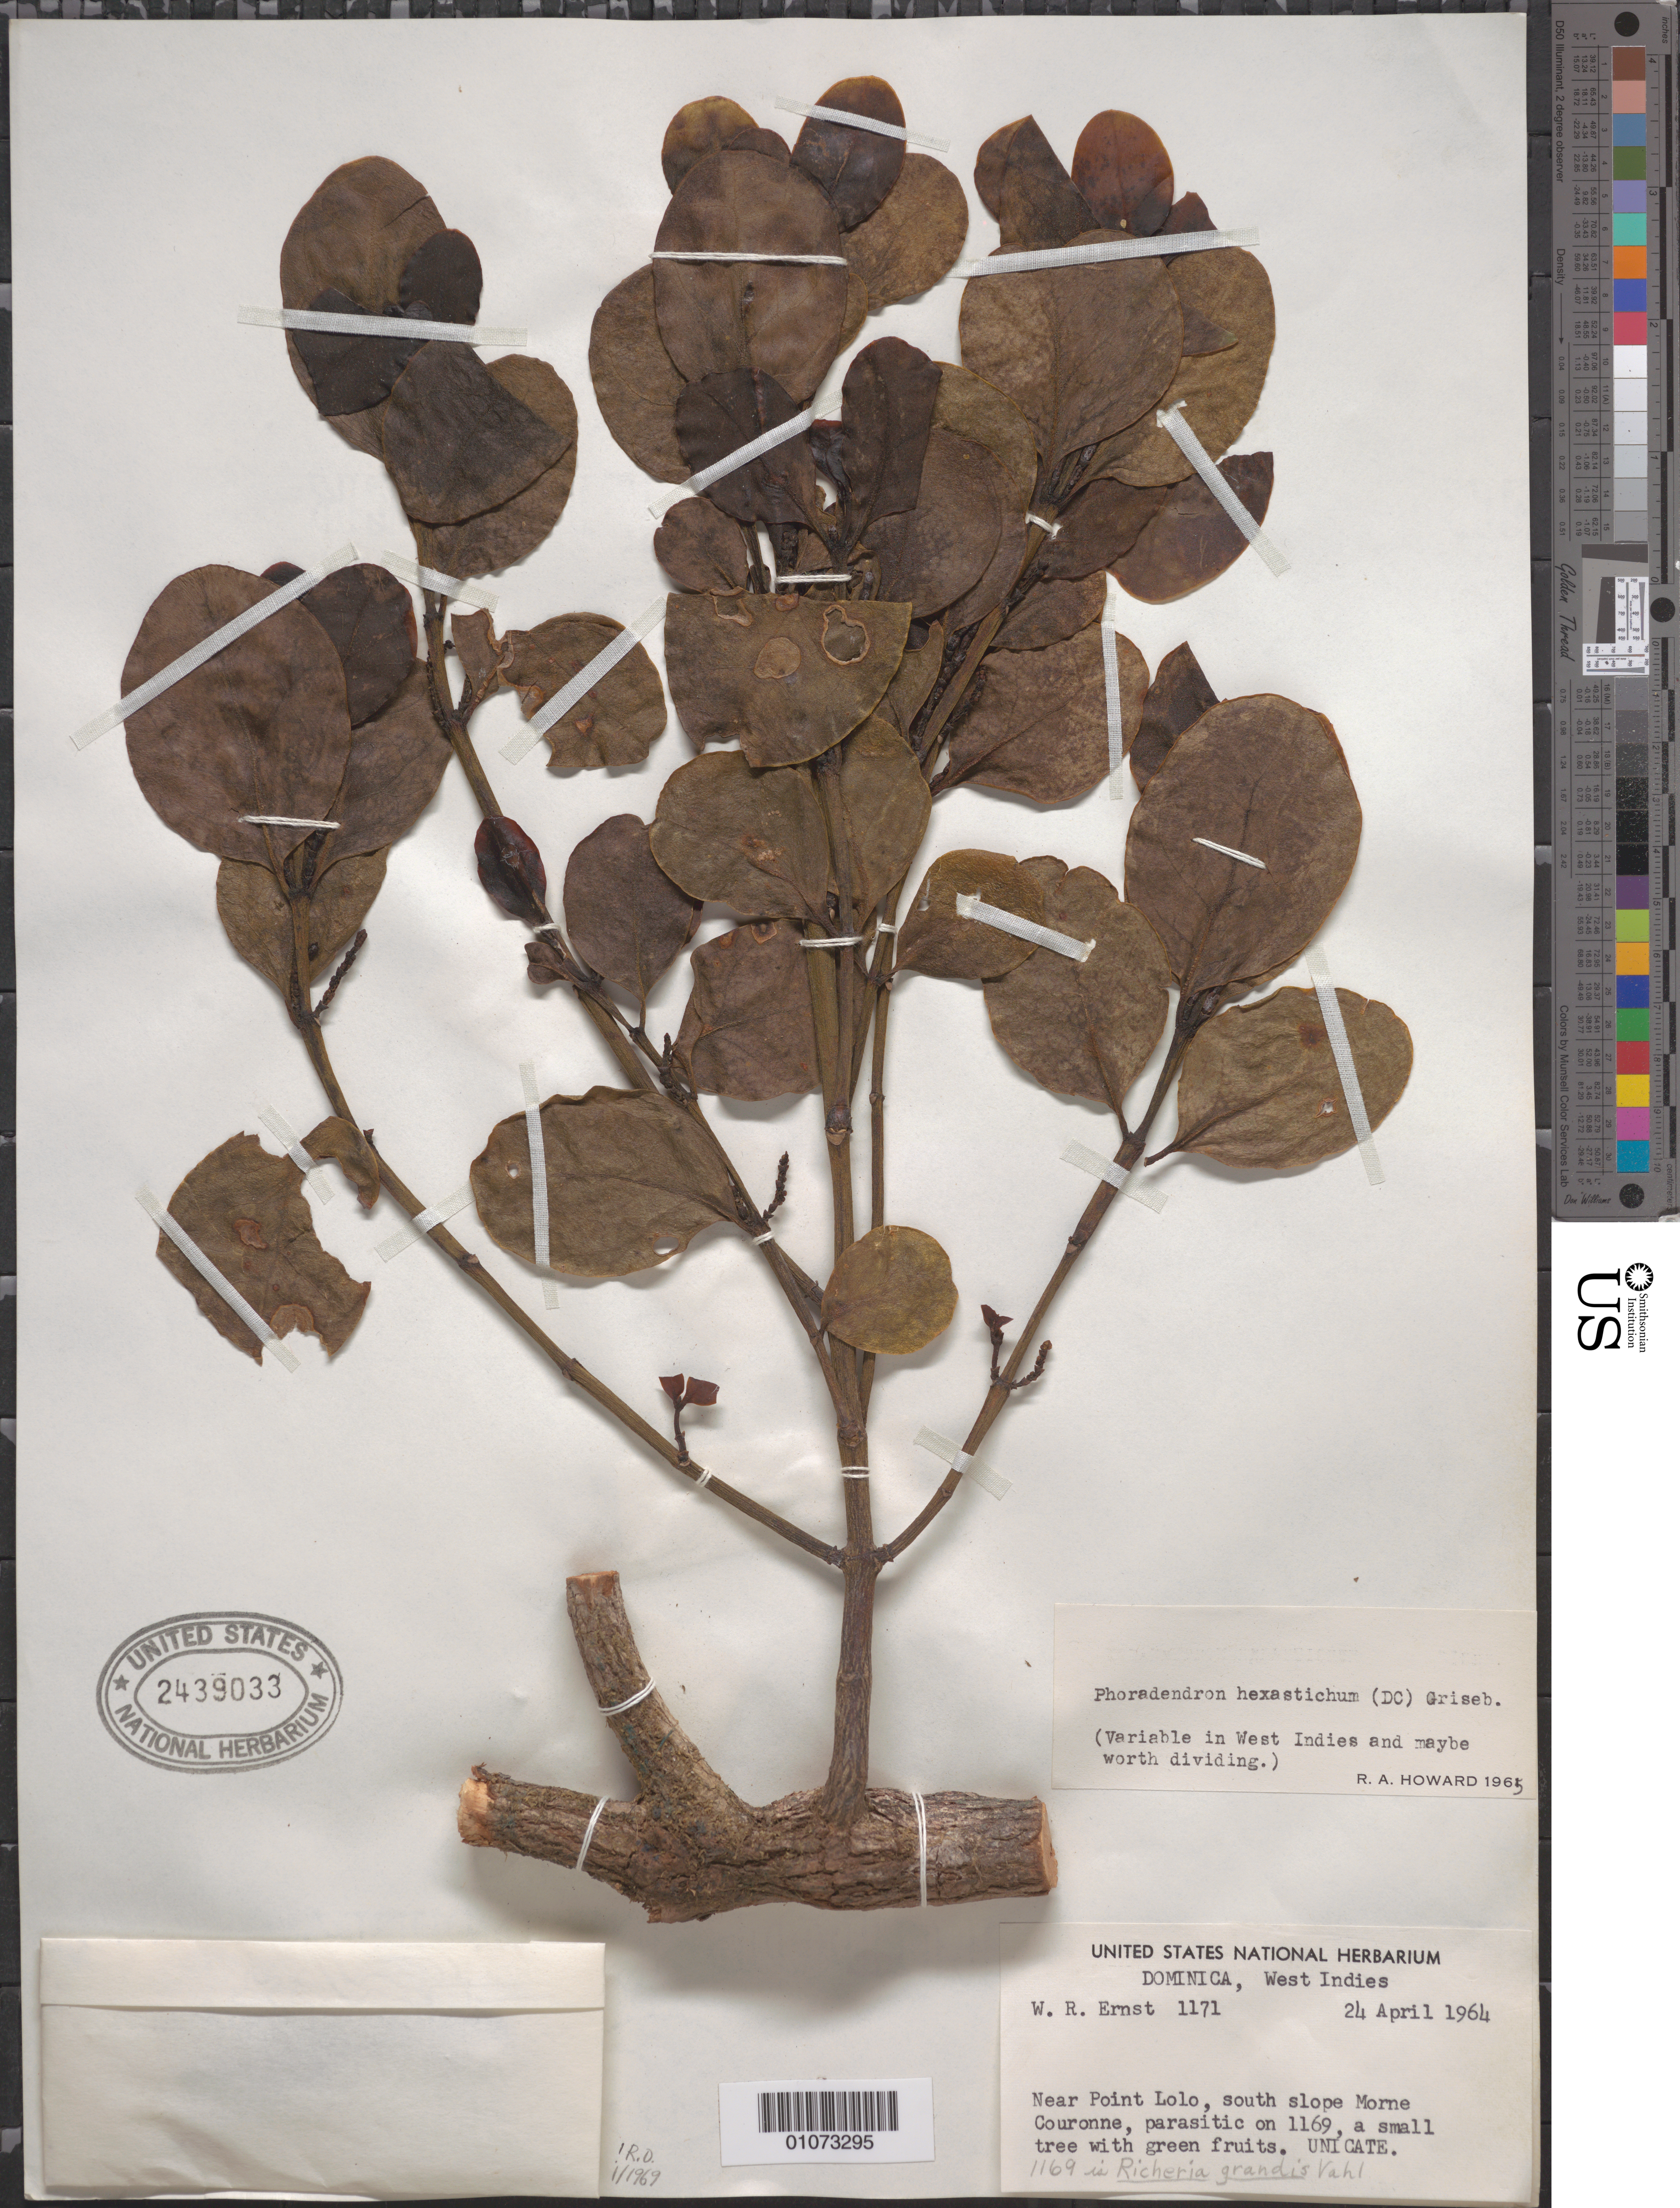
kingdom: Plantae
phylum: Tracheophyta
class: Magnoliopsida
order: Santalales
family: Viscaceae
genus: Phoradendron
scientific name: Phoradendron hexastichum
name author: (DC.) Griseb.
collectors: W. R. Ernst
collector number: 1171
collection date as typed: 24 Apr 1964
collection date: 1964-04-24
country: Dominica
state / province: St. Joseph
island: Dominica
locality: South slope Morne Couronne, near Point Lolo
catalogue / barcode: US 2439033